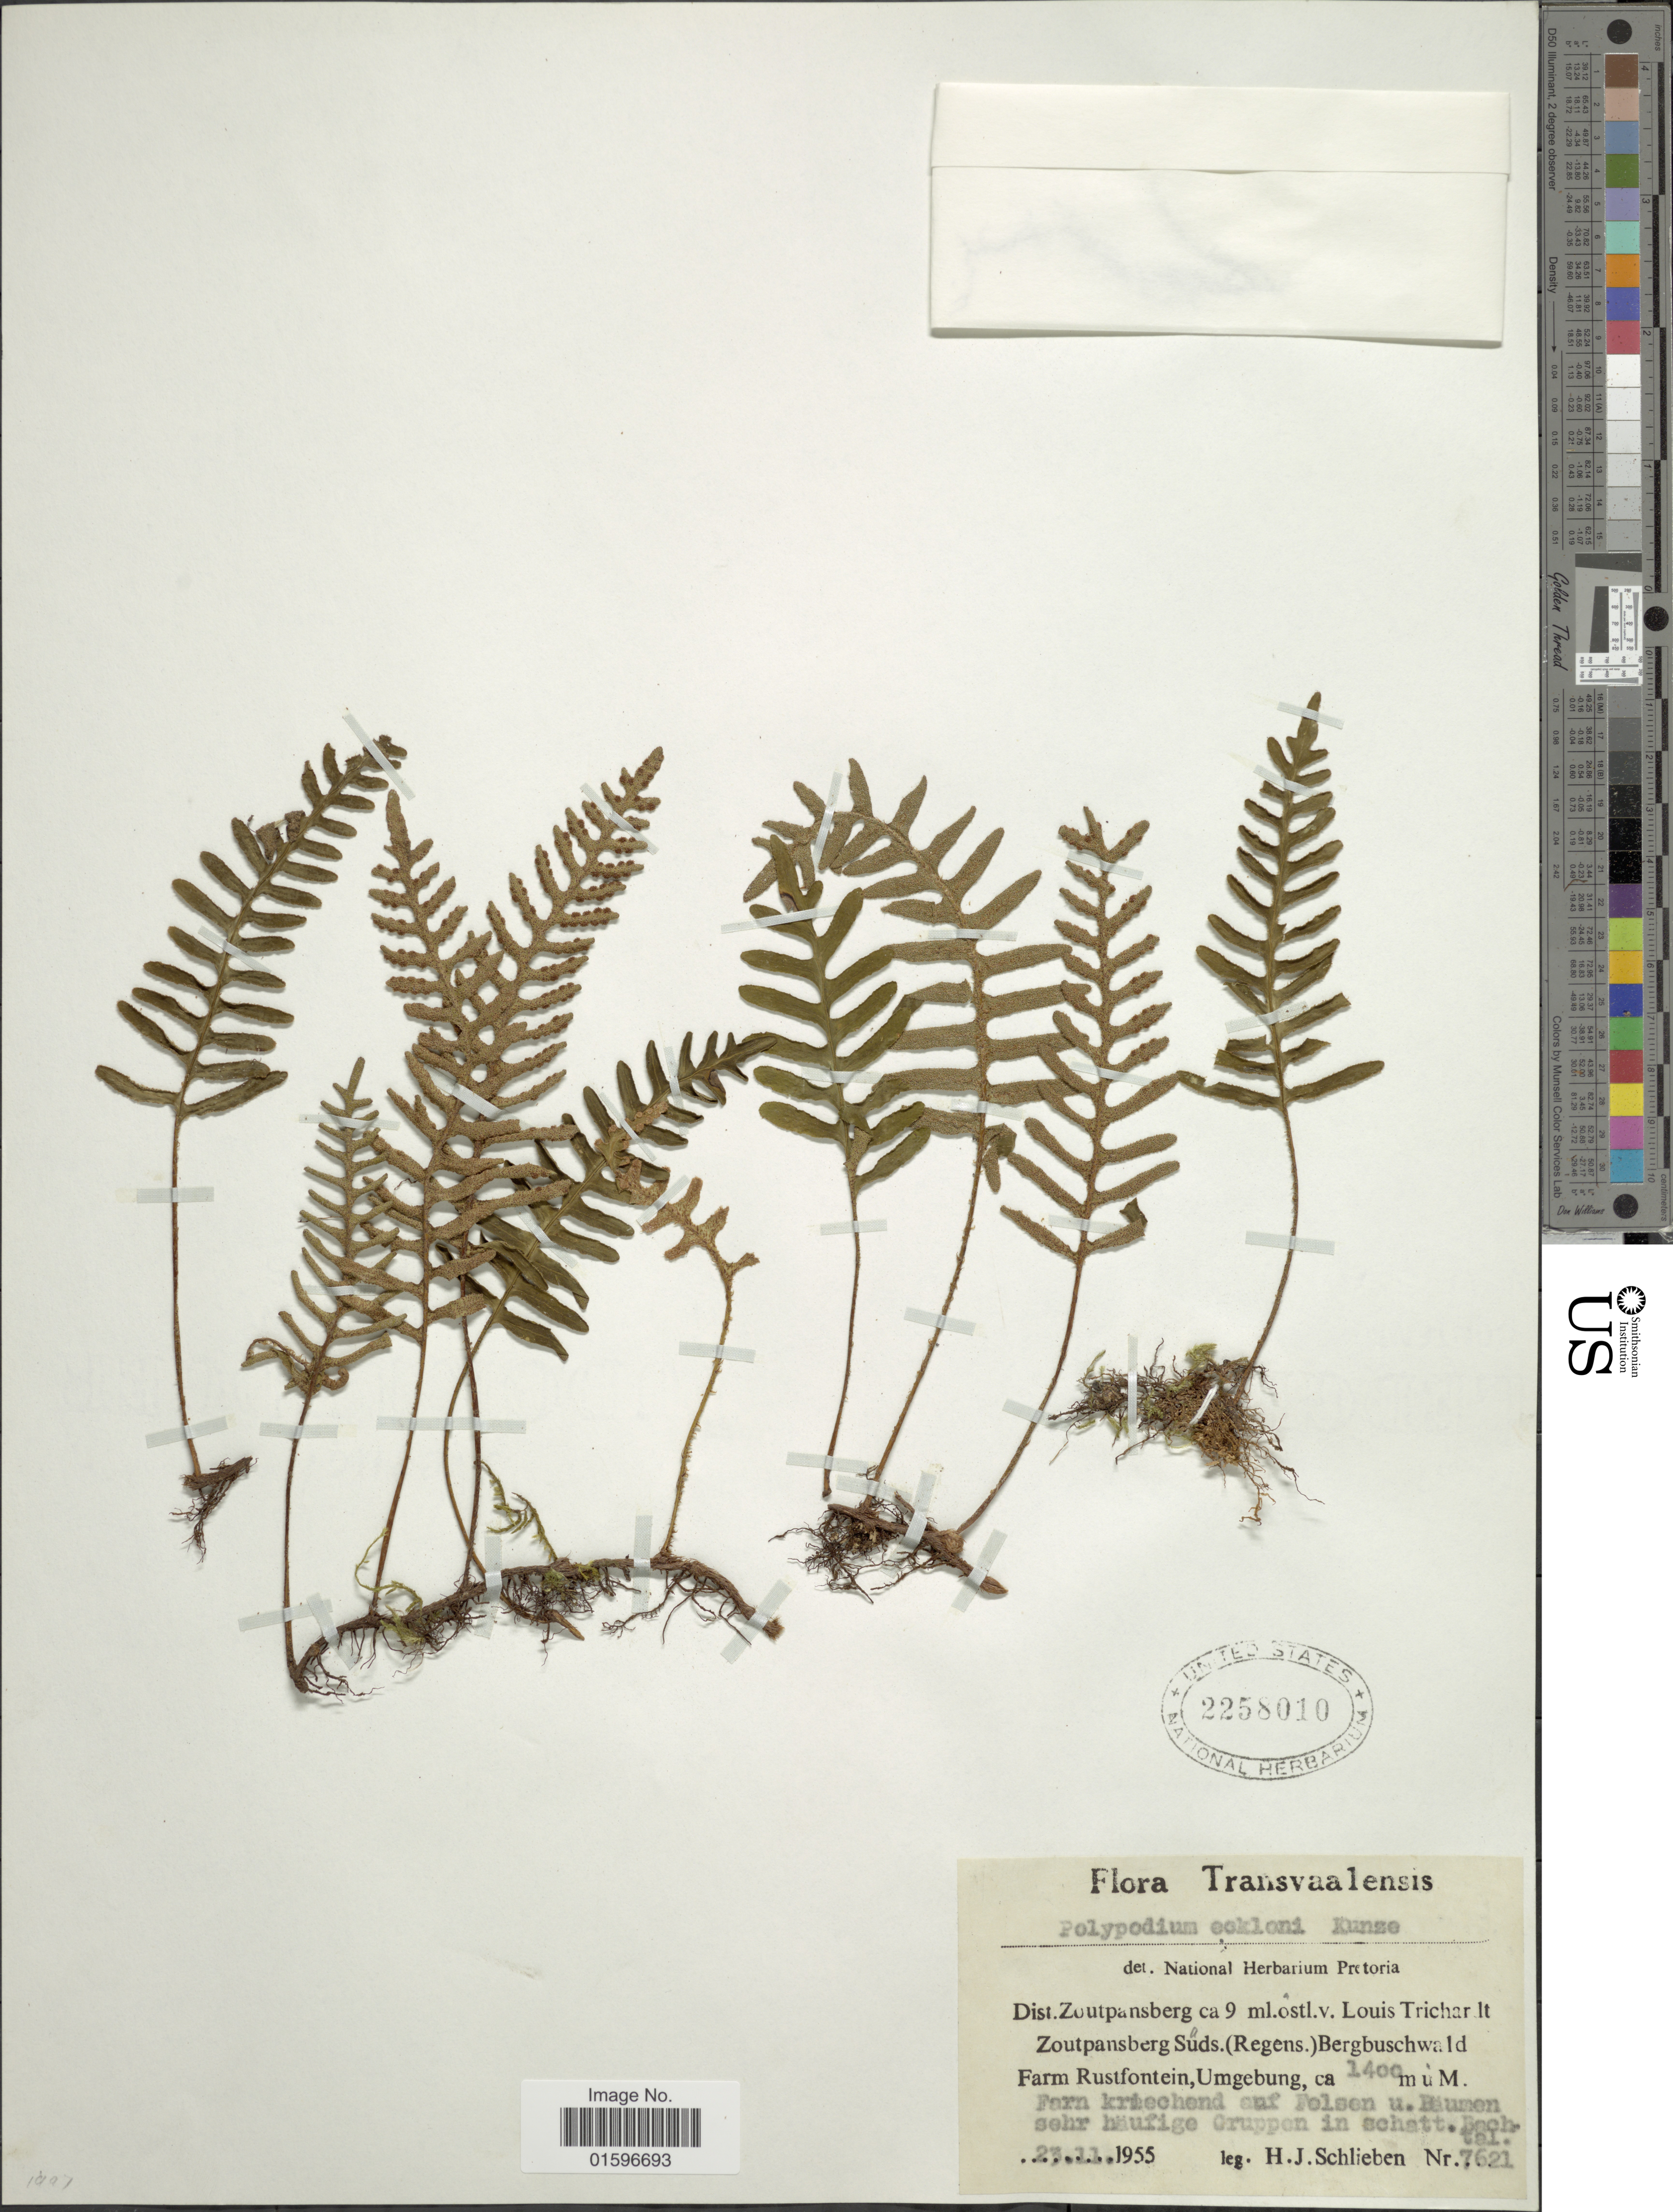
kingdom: Plantae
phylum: Tracheophyta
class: Polypodiopsida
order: Polypodiales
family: Polypodiaceae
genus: Polypodium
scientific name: Polypodium eckloni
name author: Kunze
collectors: H. J. Schlieben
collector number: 7621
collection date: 1955-11-23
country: South Africa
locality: Transvaalensis. Dist. Zoutpansberg ca 9 ml.ostl.v. Louis Trichar lt Zoutpansberg Suds.(Regens.)Bergbuschwald. Farm Rustfontein, Umgebung. Farn krechand auf Felsen u. Baumen sehr haufige Cruppe in schatt. Bachtal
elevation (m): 1400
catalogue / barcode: US 2258010